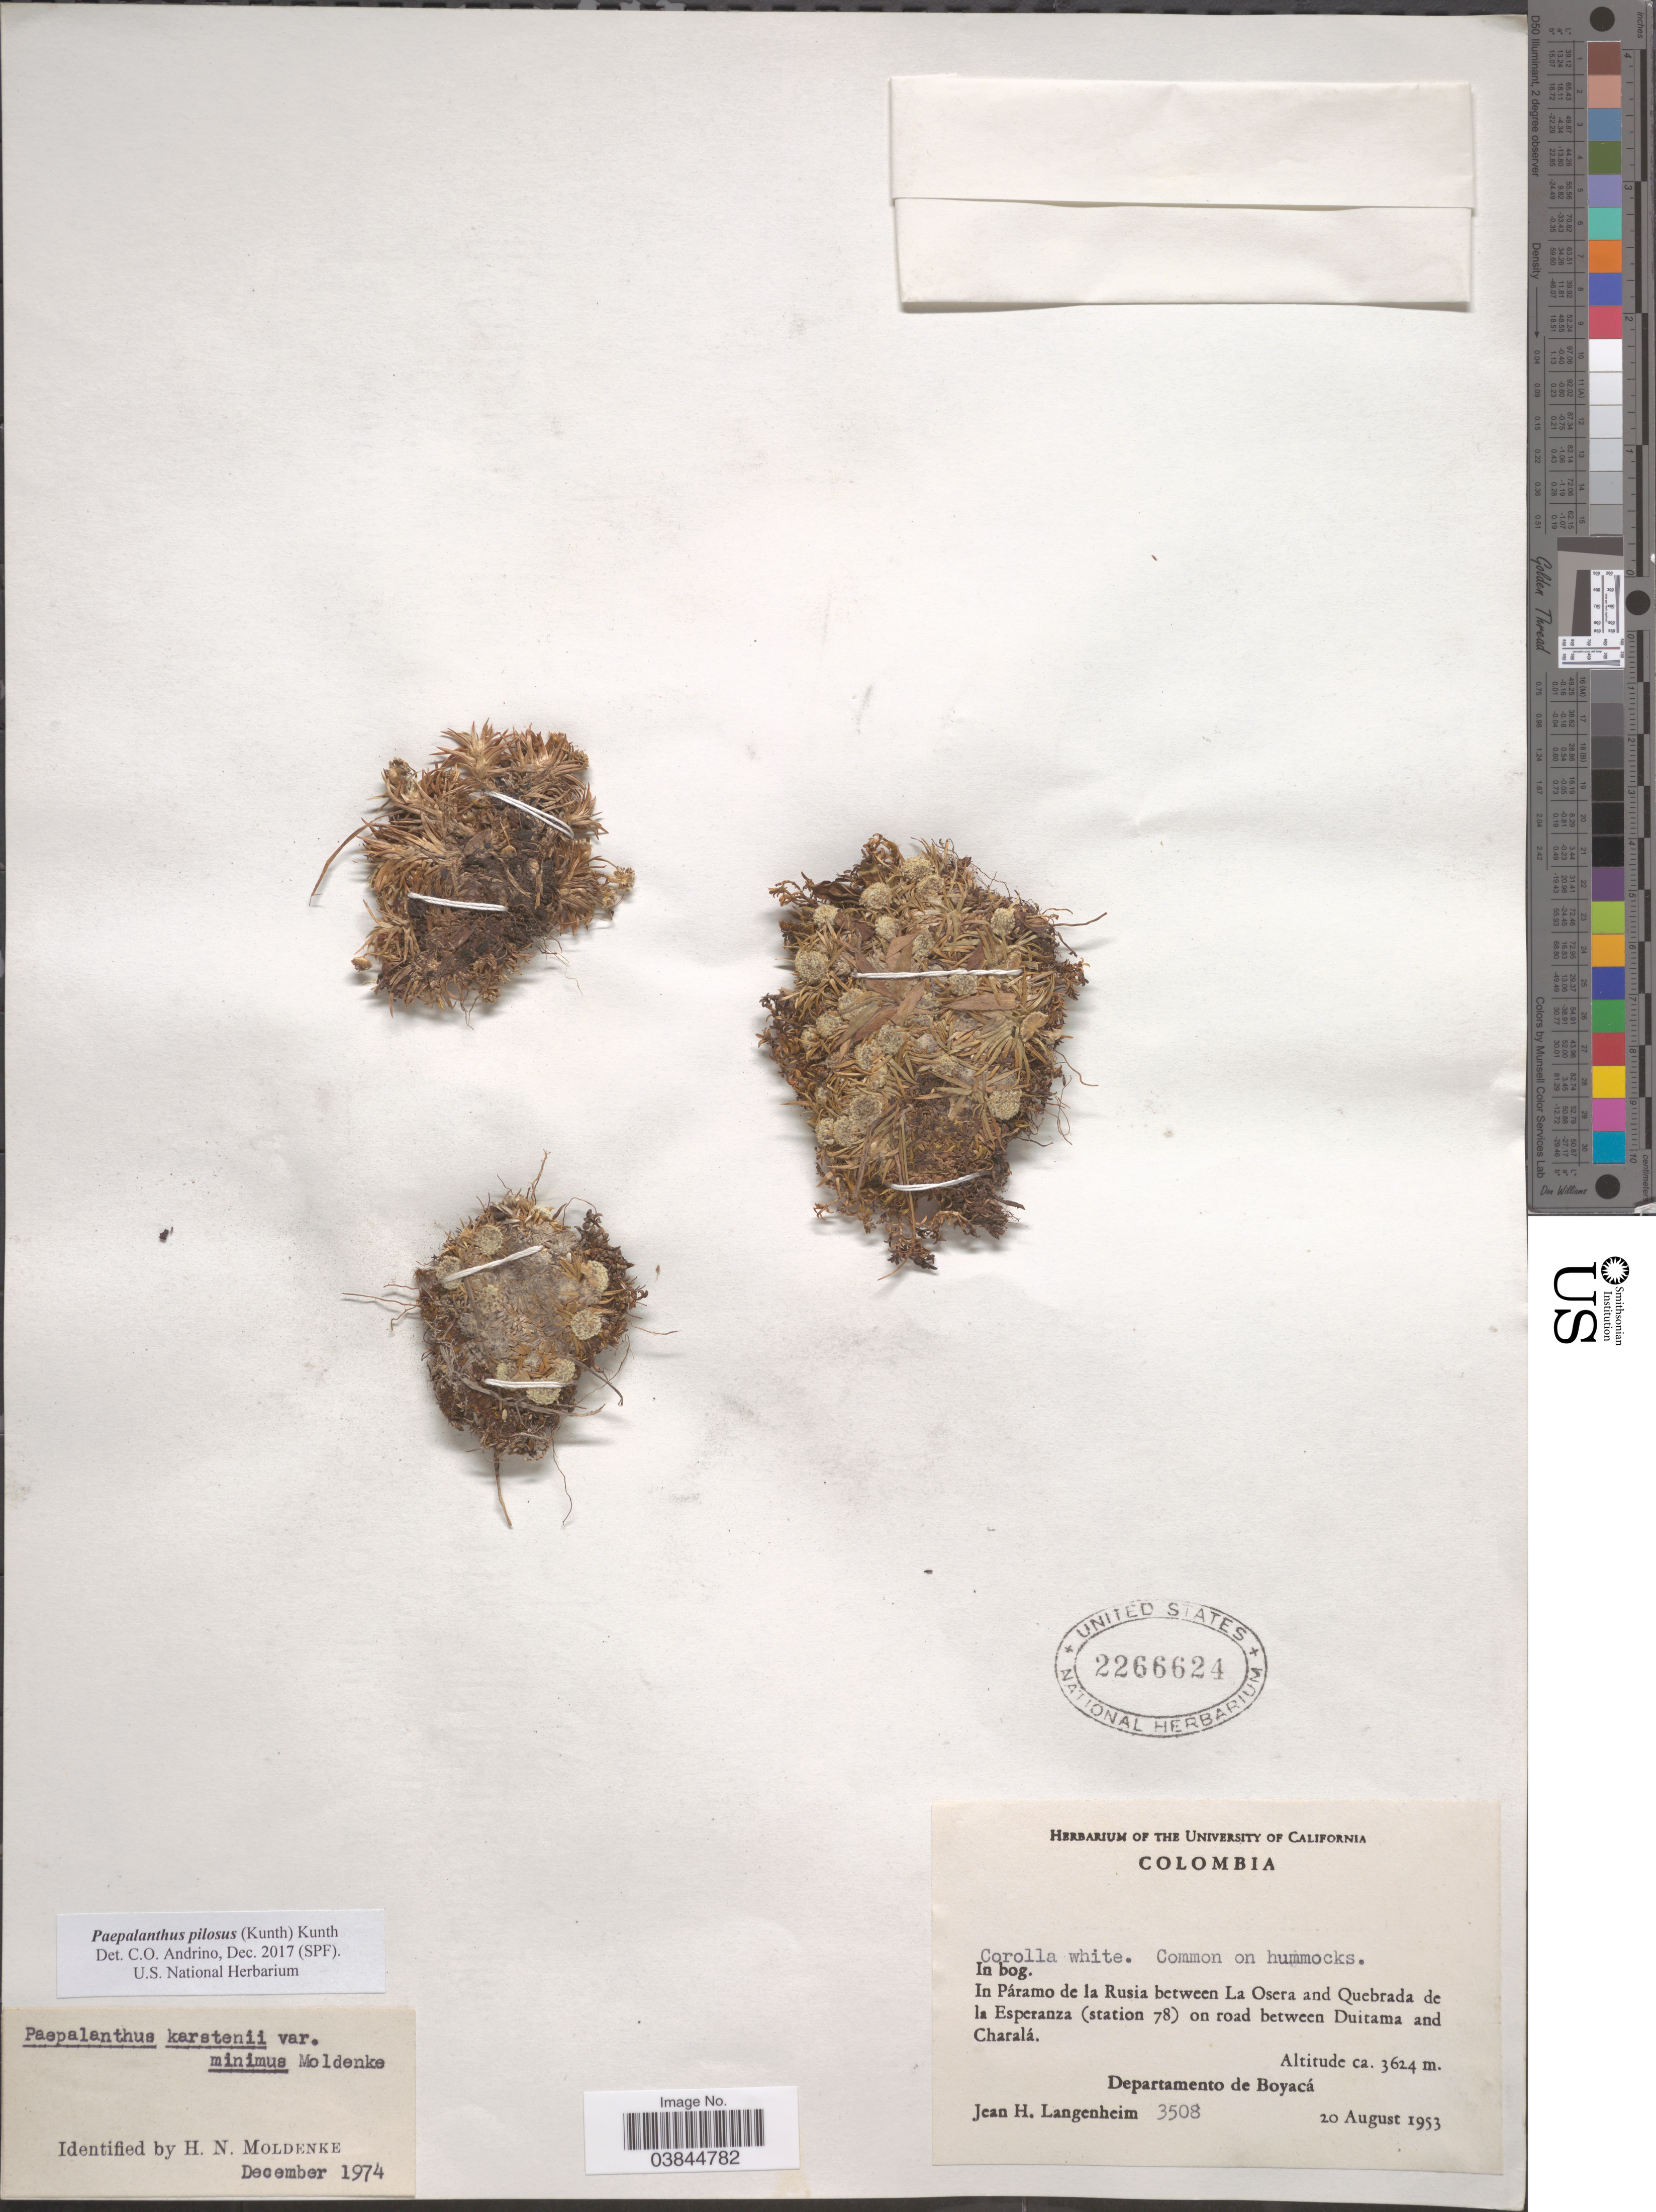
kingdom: Plantae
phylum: Tracheophyta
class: Liliopsida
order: Poales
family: Eriocaulaceae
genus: Paepalanthus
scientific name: Paepalanthus pilosus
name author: (Kunth) Kunth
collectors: J. H. Langenheim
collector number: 3508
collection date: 1953-08-20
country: Colombia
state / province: Boyacá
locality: In Páramo de la Rusia between La Osera and Quebrada de la Esperanza (station 78) on road between Duitama and Charalá. Departamento de Boyacá.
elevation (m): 3624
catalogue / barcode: US 2266624